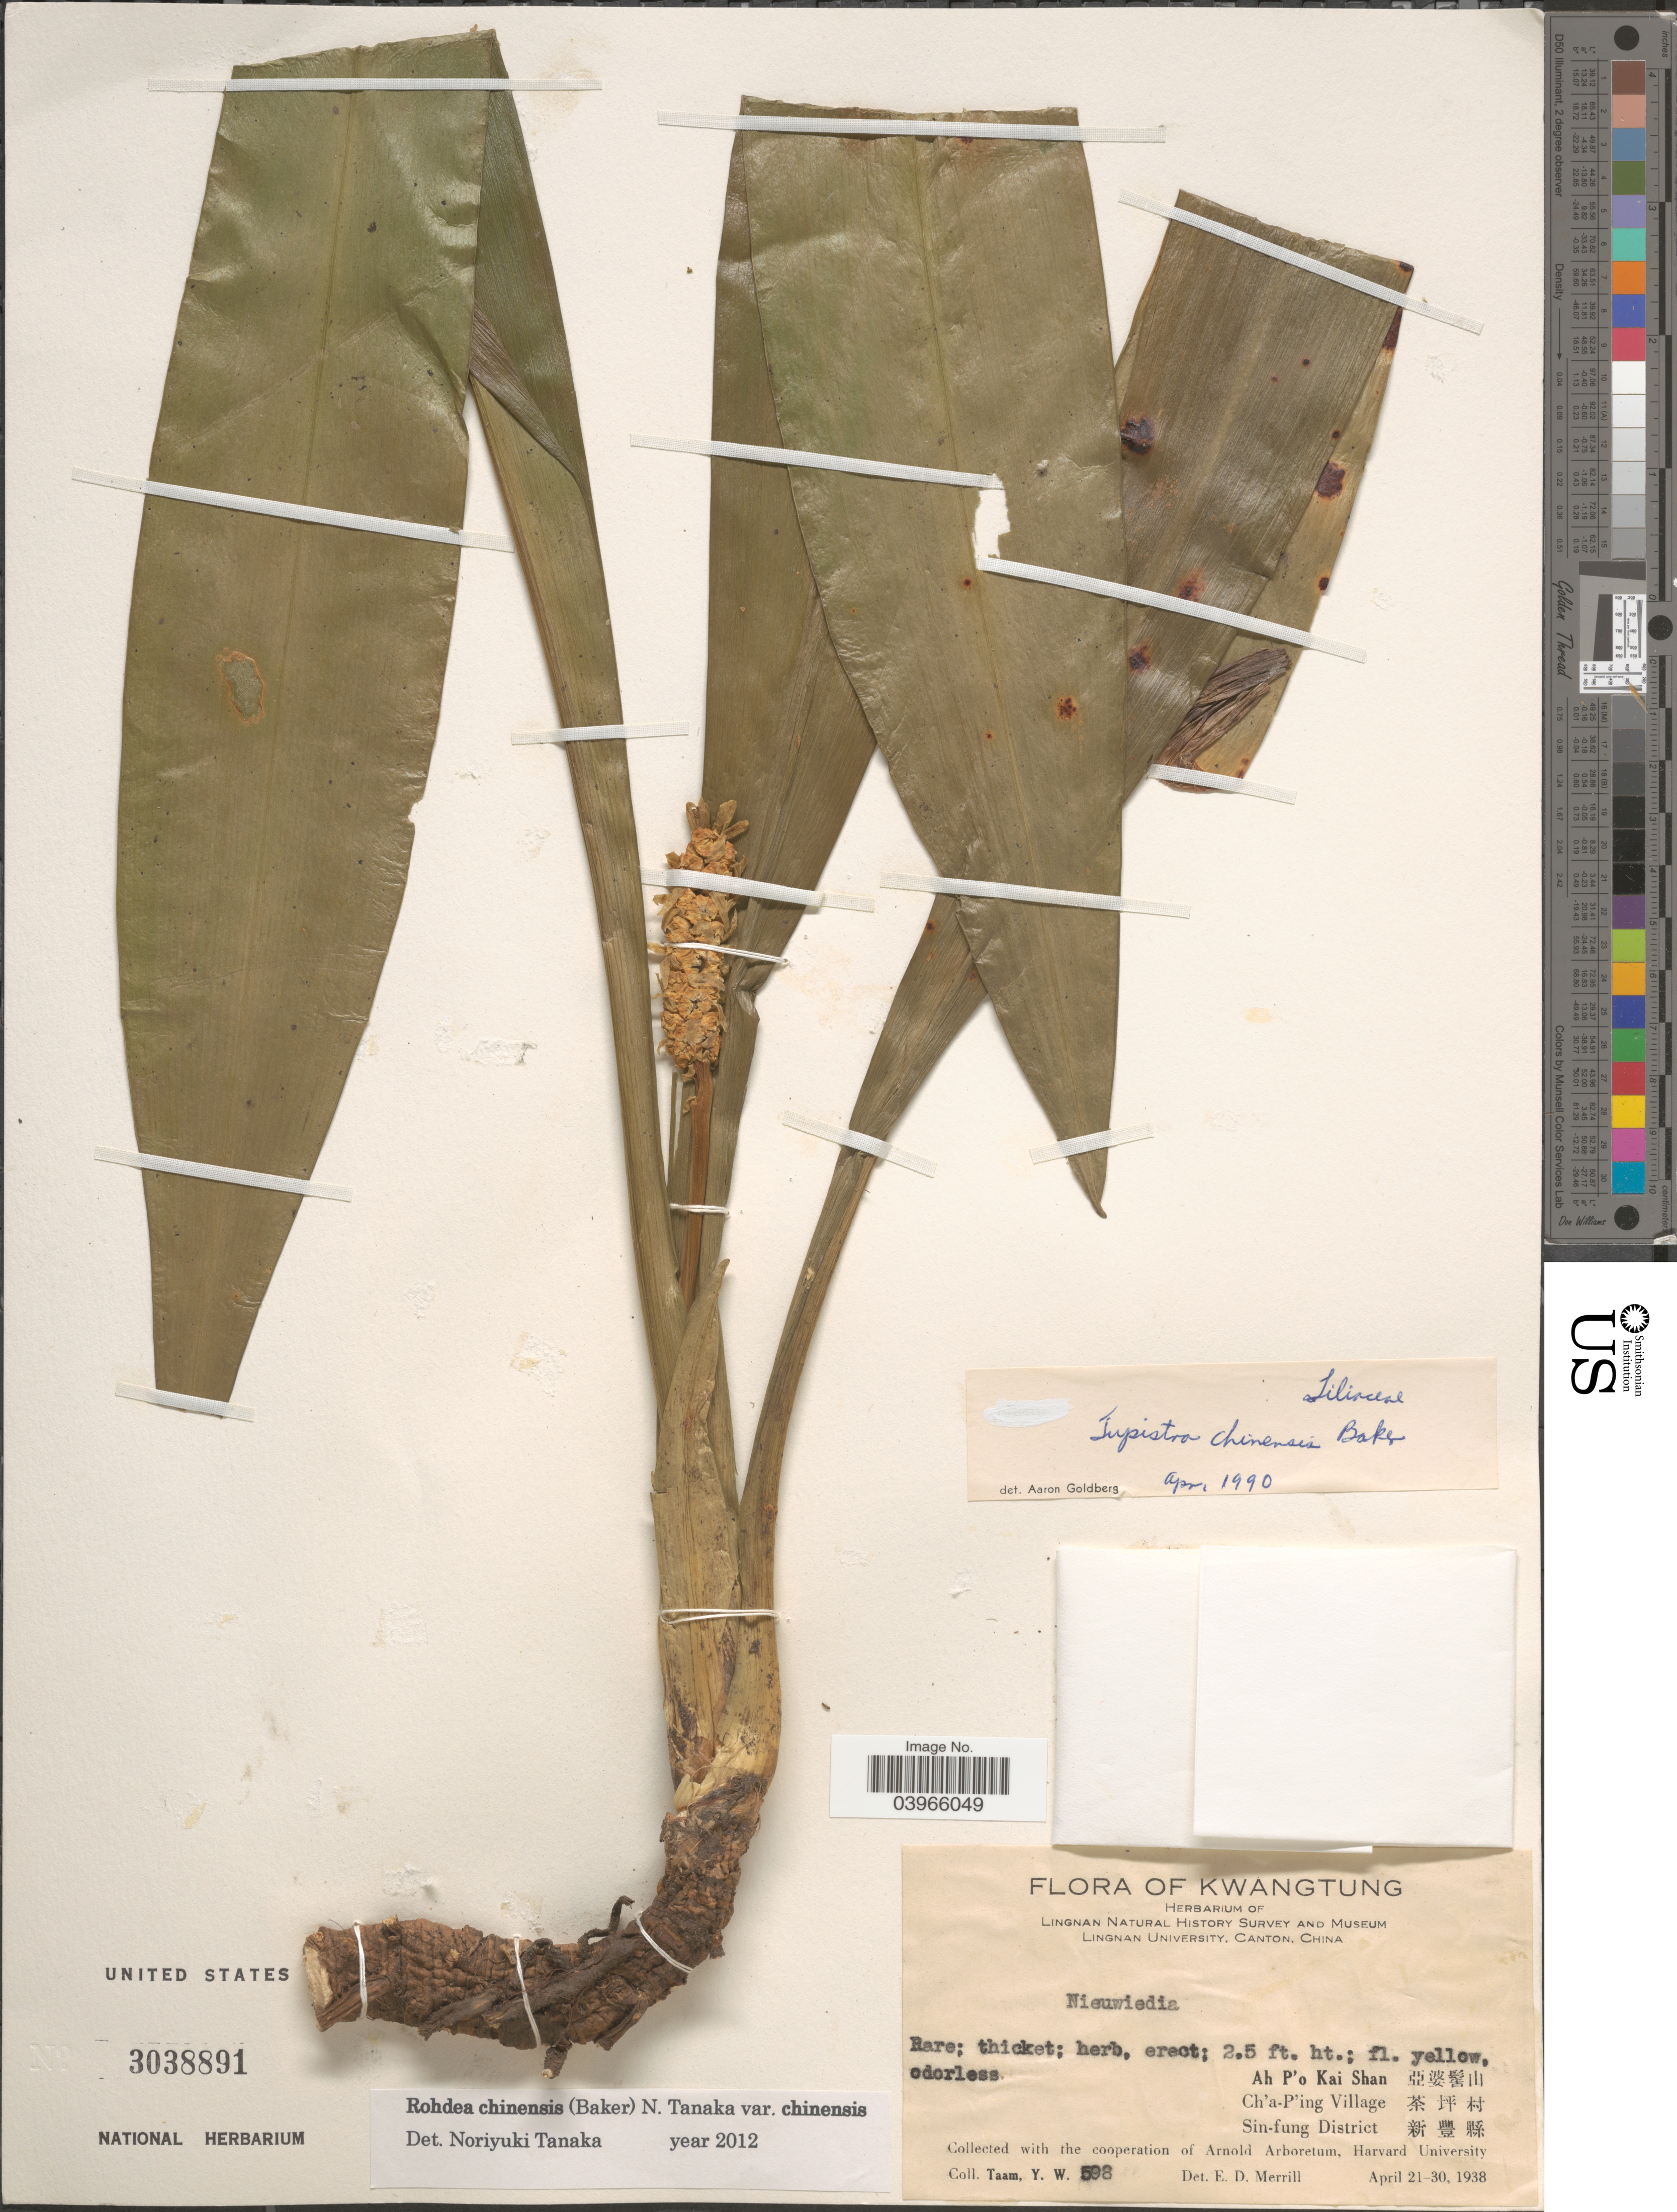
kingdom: Plantae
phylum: Tracheophyta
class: Liliopsida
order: Asparagales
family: Asparagaceae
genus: Rohdea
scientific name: Rohdea chinensis var. chinensis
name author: (Baker) N. Tanaka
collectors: Y. W. Taam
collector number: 598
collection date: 1938-04-21/1938-04-30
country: China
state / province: Guangdong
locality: Kwangtung. Ah P'o Kai Shan X. Ch'a-P'ing Village X. Sin-fung District X.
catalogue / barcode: US 3038891